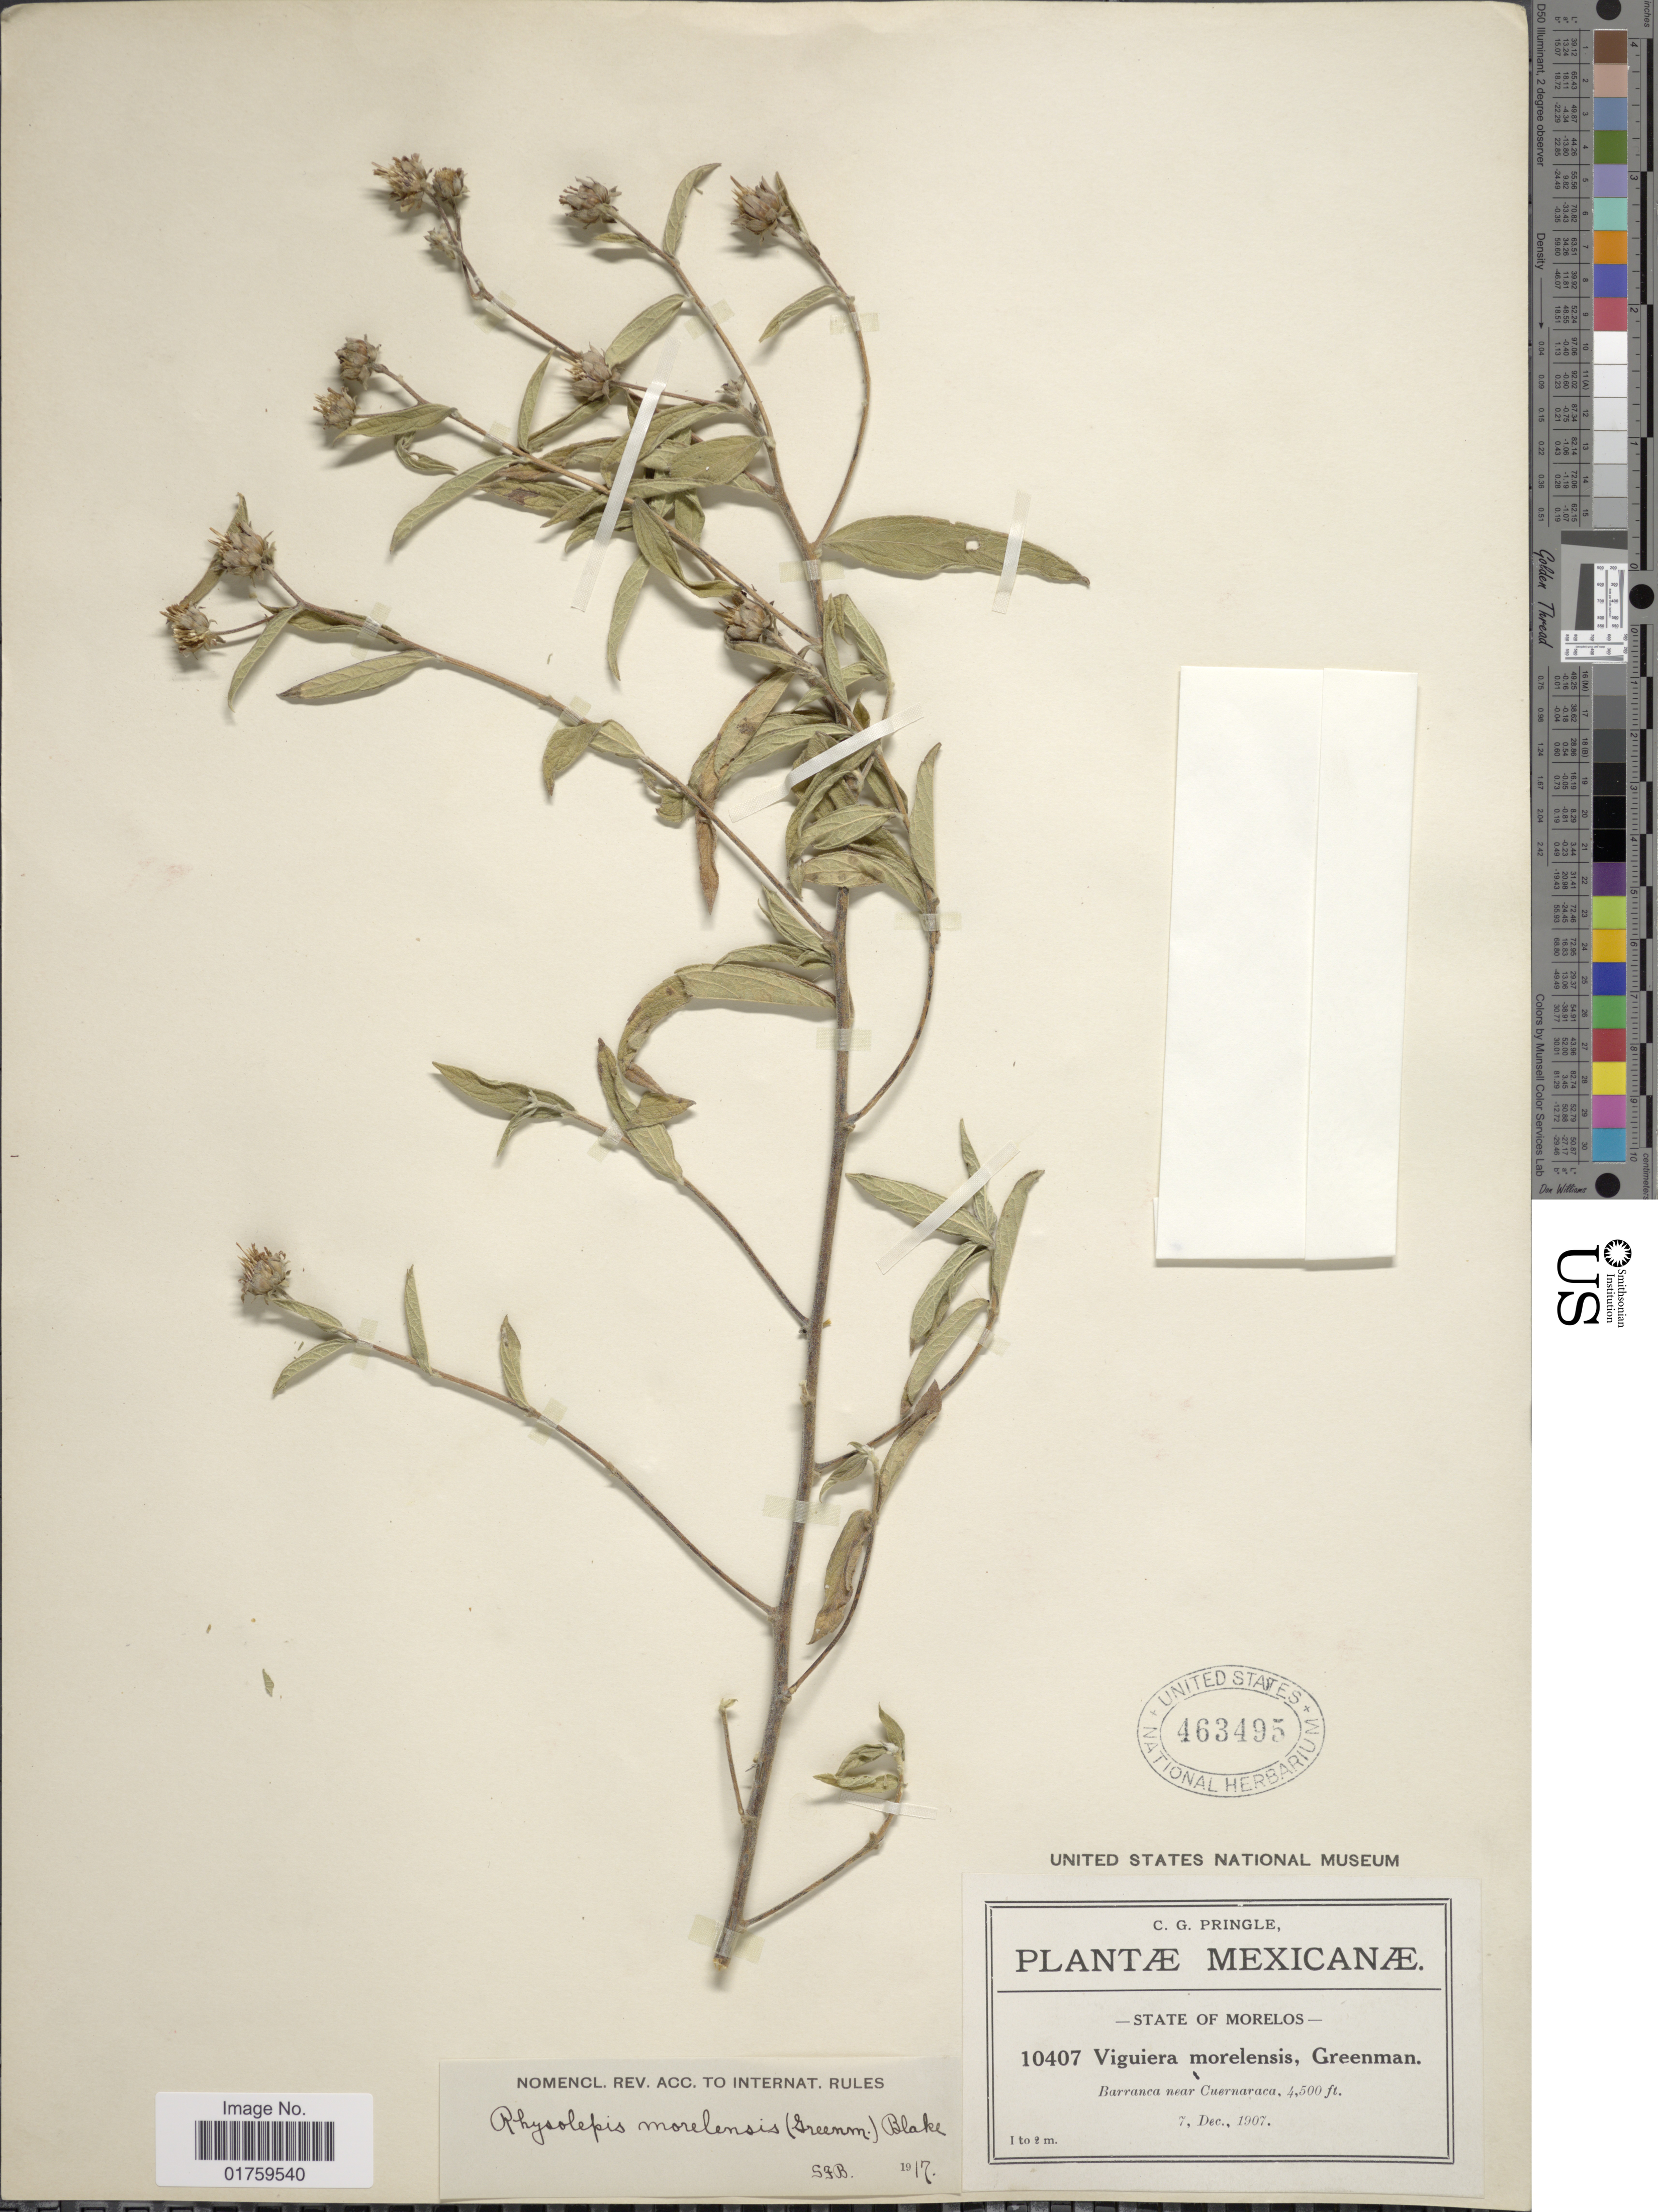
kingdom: Plantae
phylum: Tracheophyta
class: Magnoliopsida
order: Asterales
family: Asteraceae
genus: Rhysolepis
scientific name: Rhysolepis morelensis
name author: Greenm.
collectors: C. G. Pringle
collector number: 10407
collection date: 1907-12-07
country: Mexico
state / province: Morelos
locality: State of Morelos. Barranca near Cuernavaca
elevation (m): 1372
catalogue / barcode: US 463495